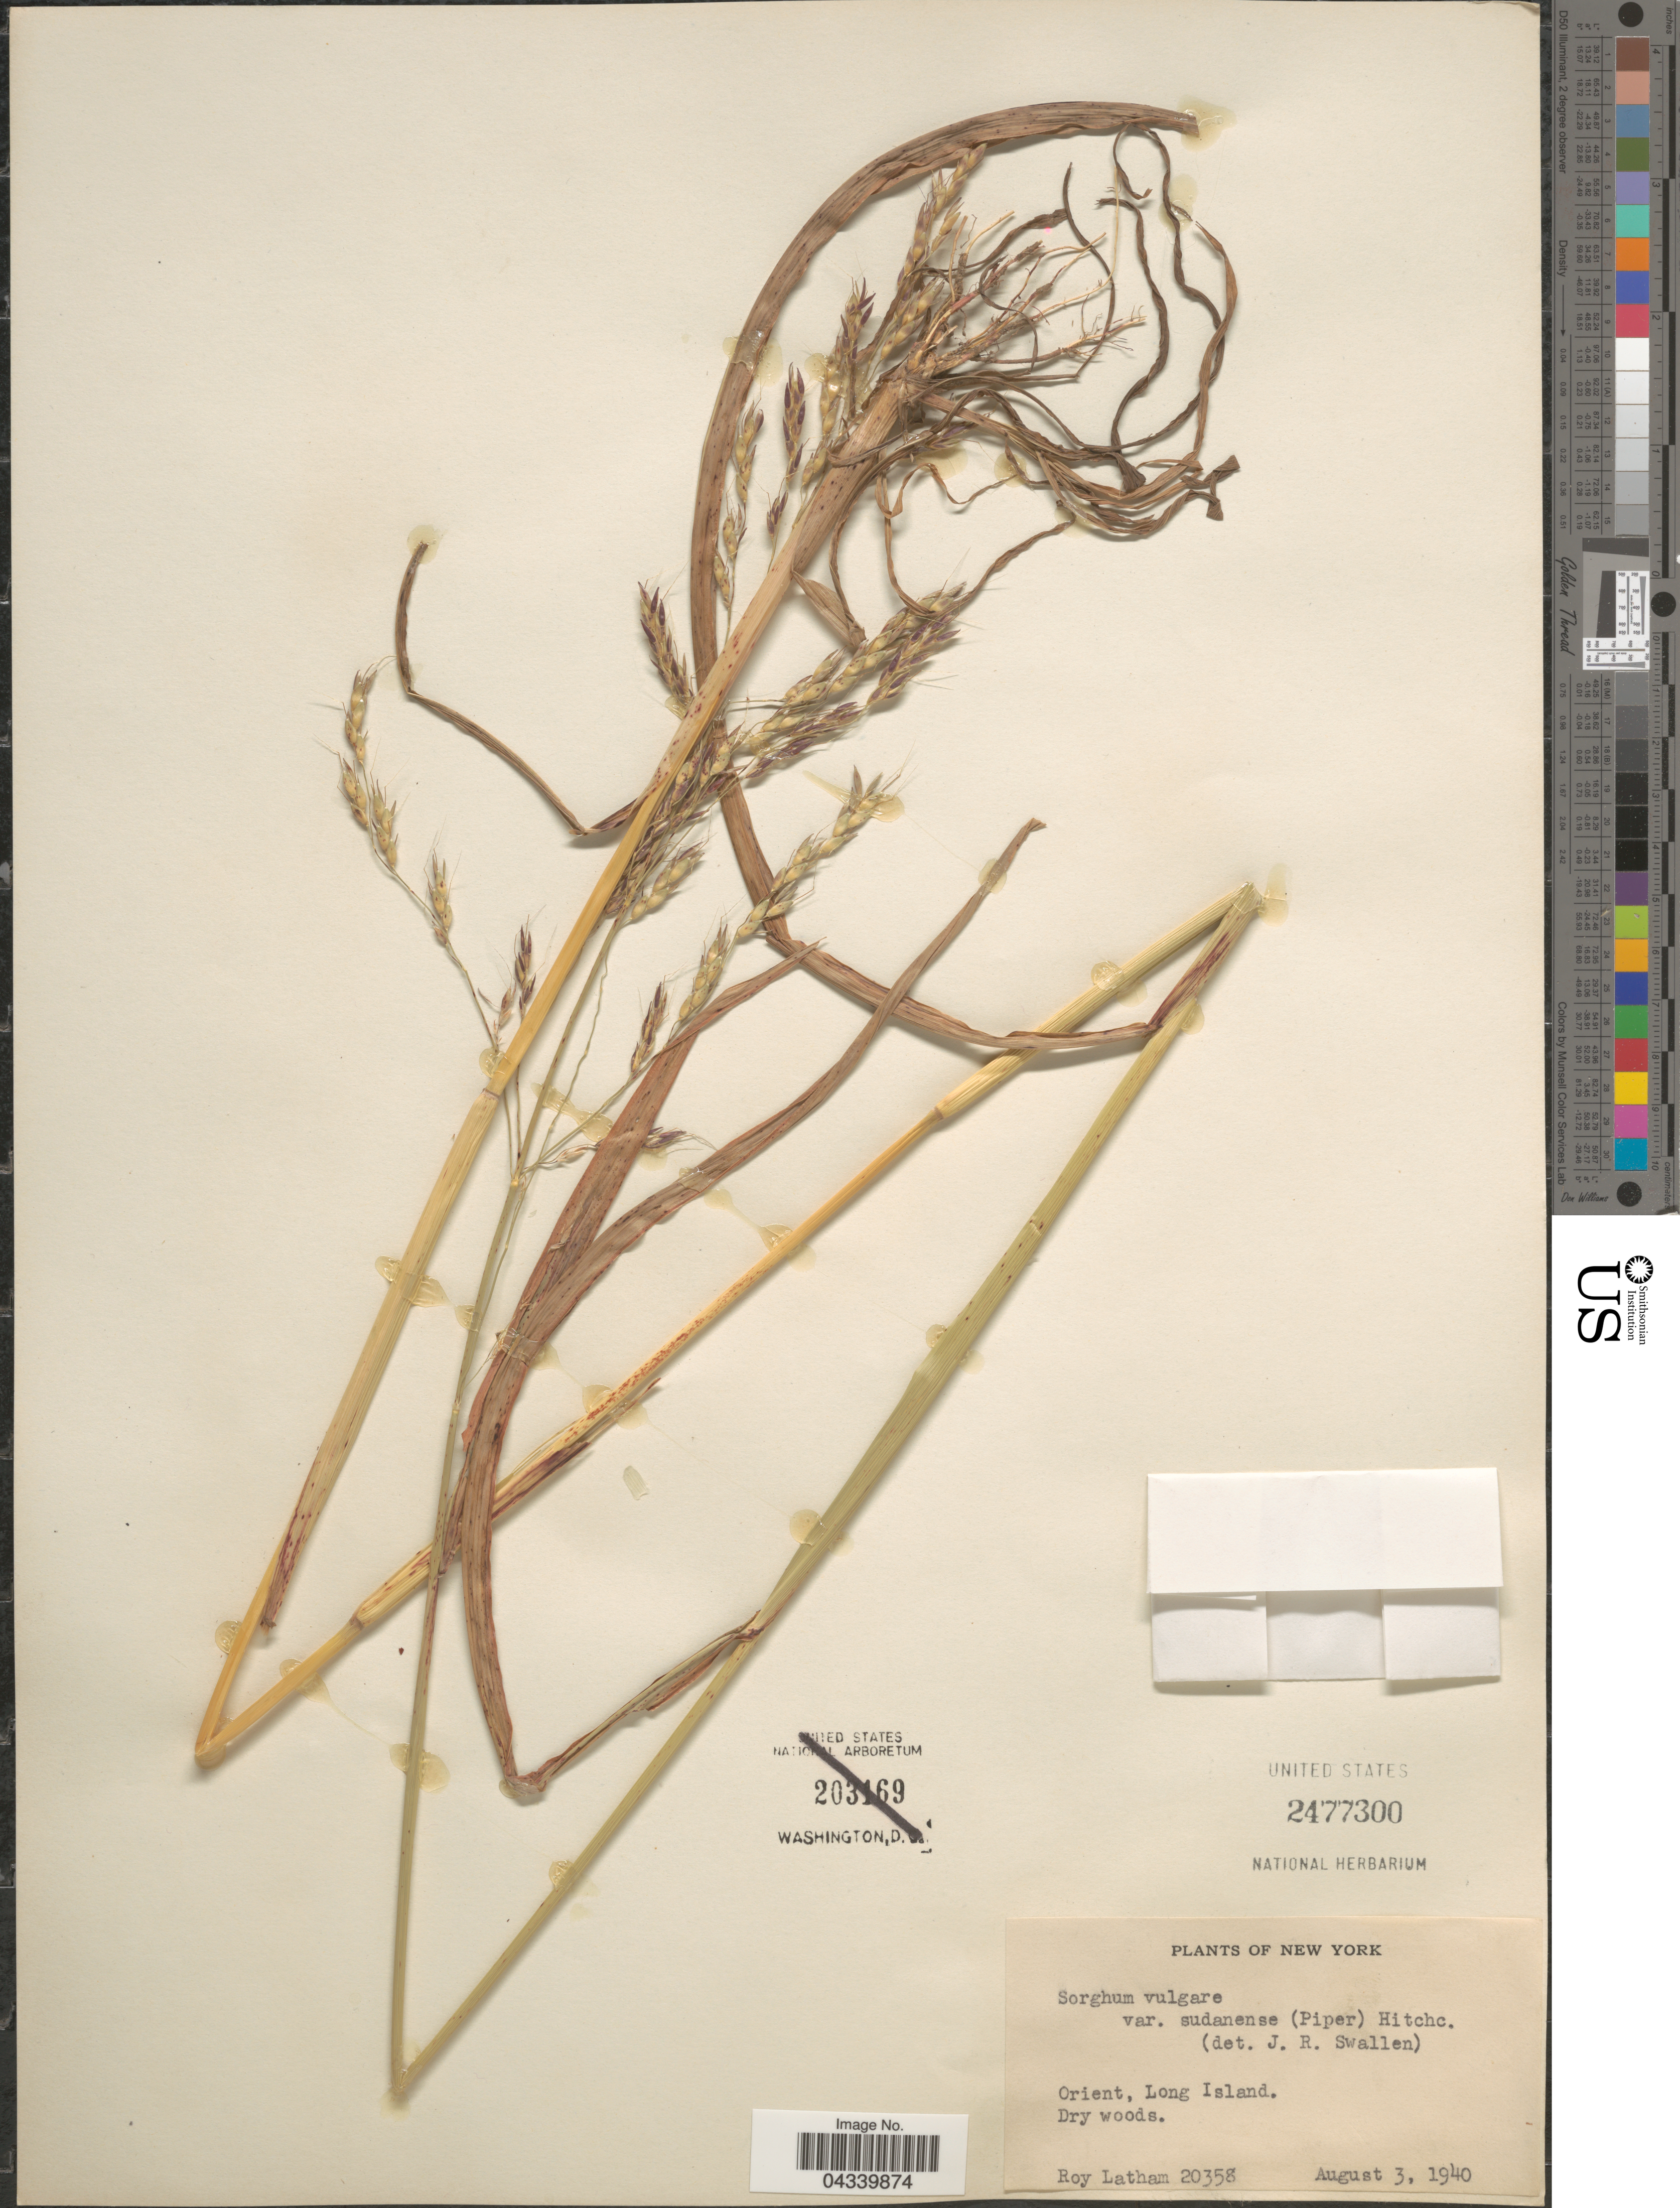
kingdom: Plantae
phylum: Tracheophyta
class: Liliopsida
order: Poales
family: Poaceae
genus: Sorghum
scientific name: Sorghum bicolor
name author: (L.) Moench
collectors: R. Latham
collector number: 20358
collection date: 1940-08-03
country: United States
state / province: New York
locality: Orient, Long Island. Dry woods.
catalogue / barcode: US 2477300